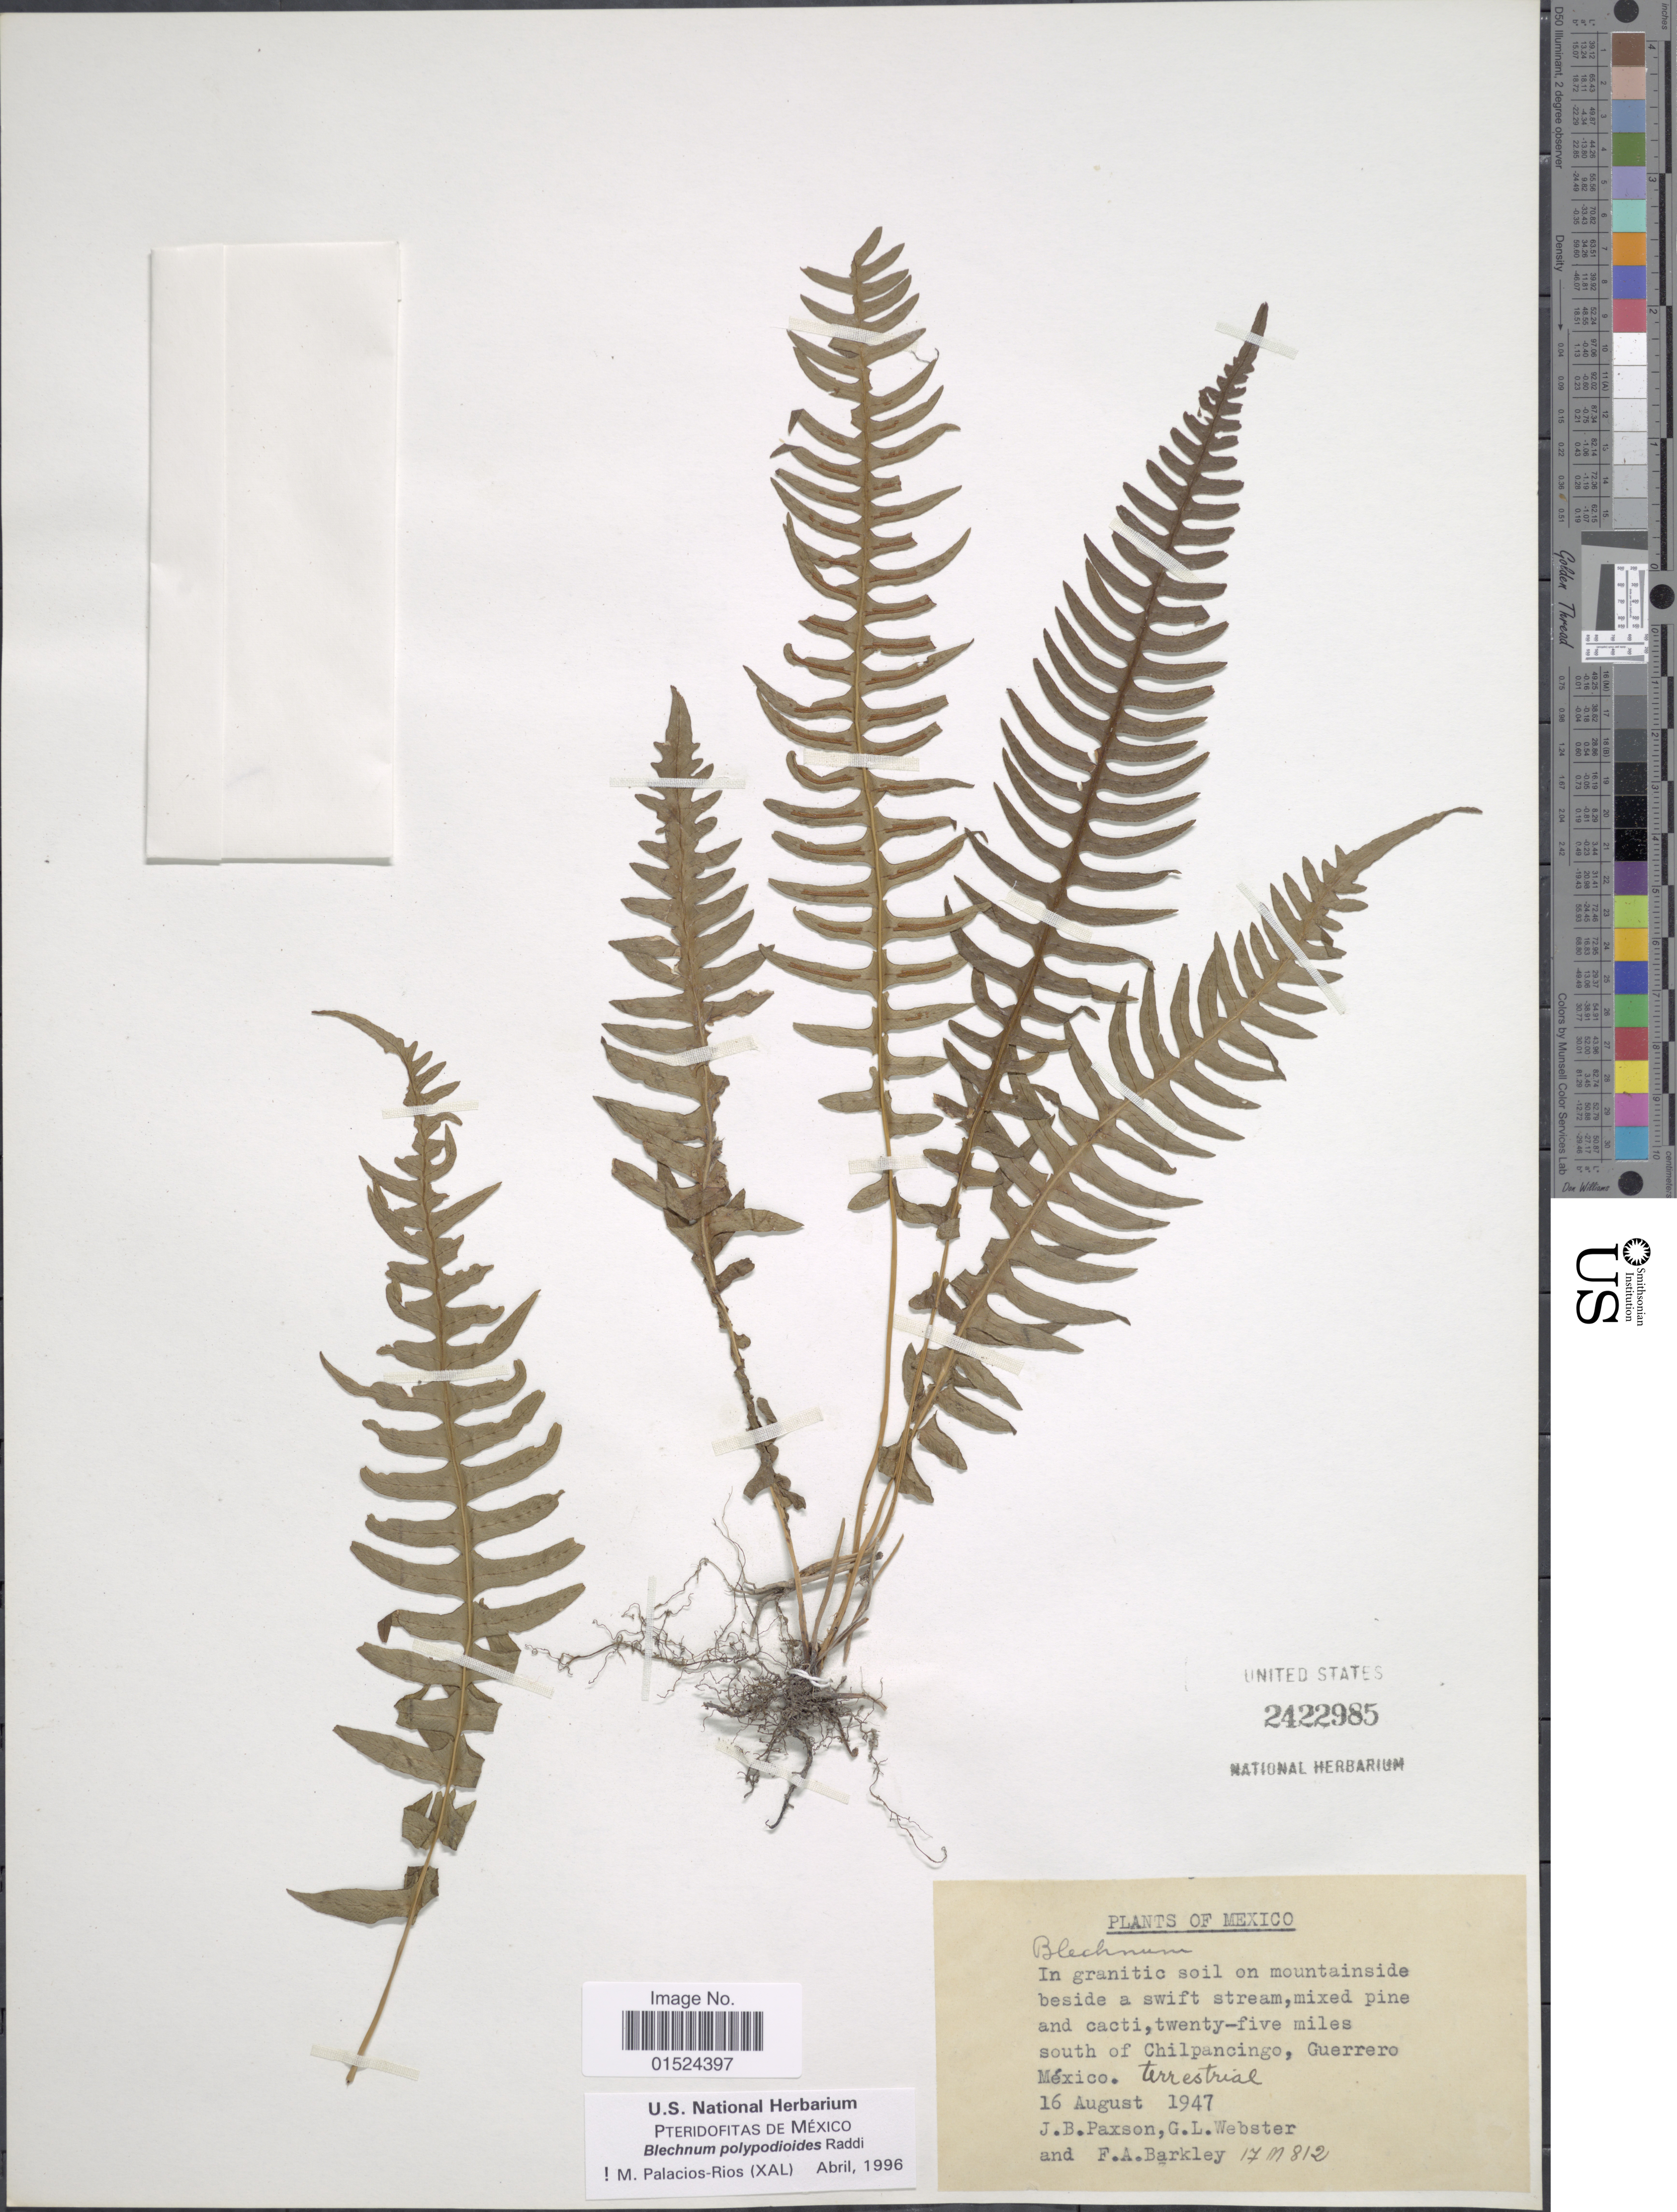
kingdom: Plantae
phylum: Tracheophyta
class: Polypodiopsida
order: Polypodiales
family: Blechnaceae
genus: Blechnum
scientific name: Blechnum polypodioides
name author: Raddi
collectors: J. B. Paxson, G. L. Webster & F. A. Barkley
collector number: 17m812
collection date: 1947-08-16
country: Mexico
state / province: Guerrero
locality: Twenty-five miles south of Chilpancingo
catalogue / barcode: US 2422985